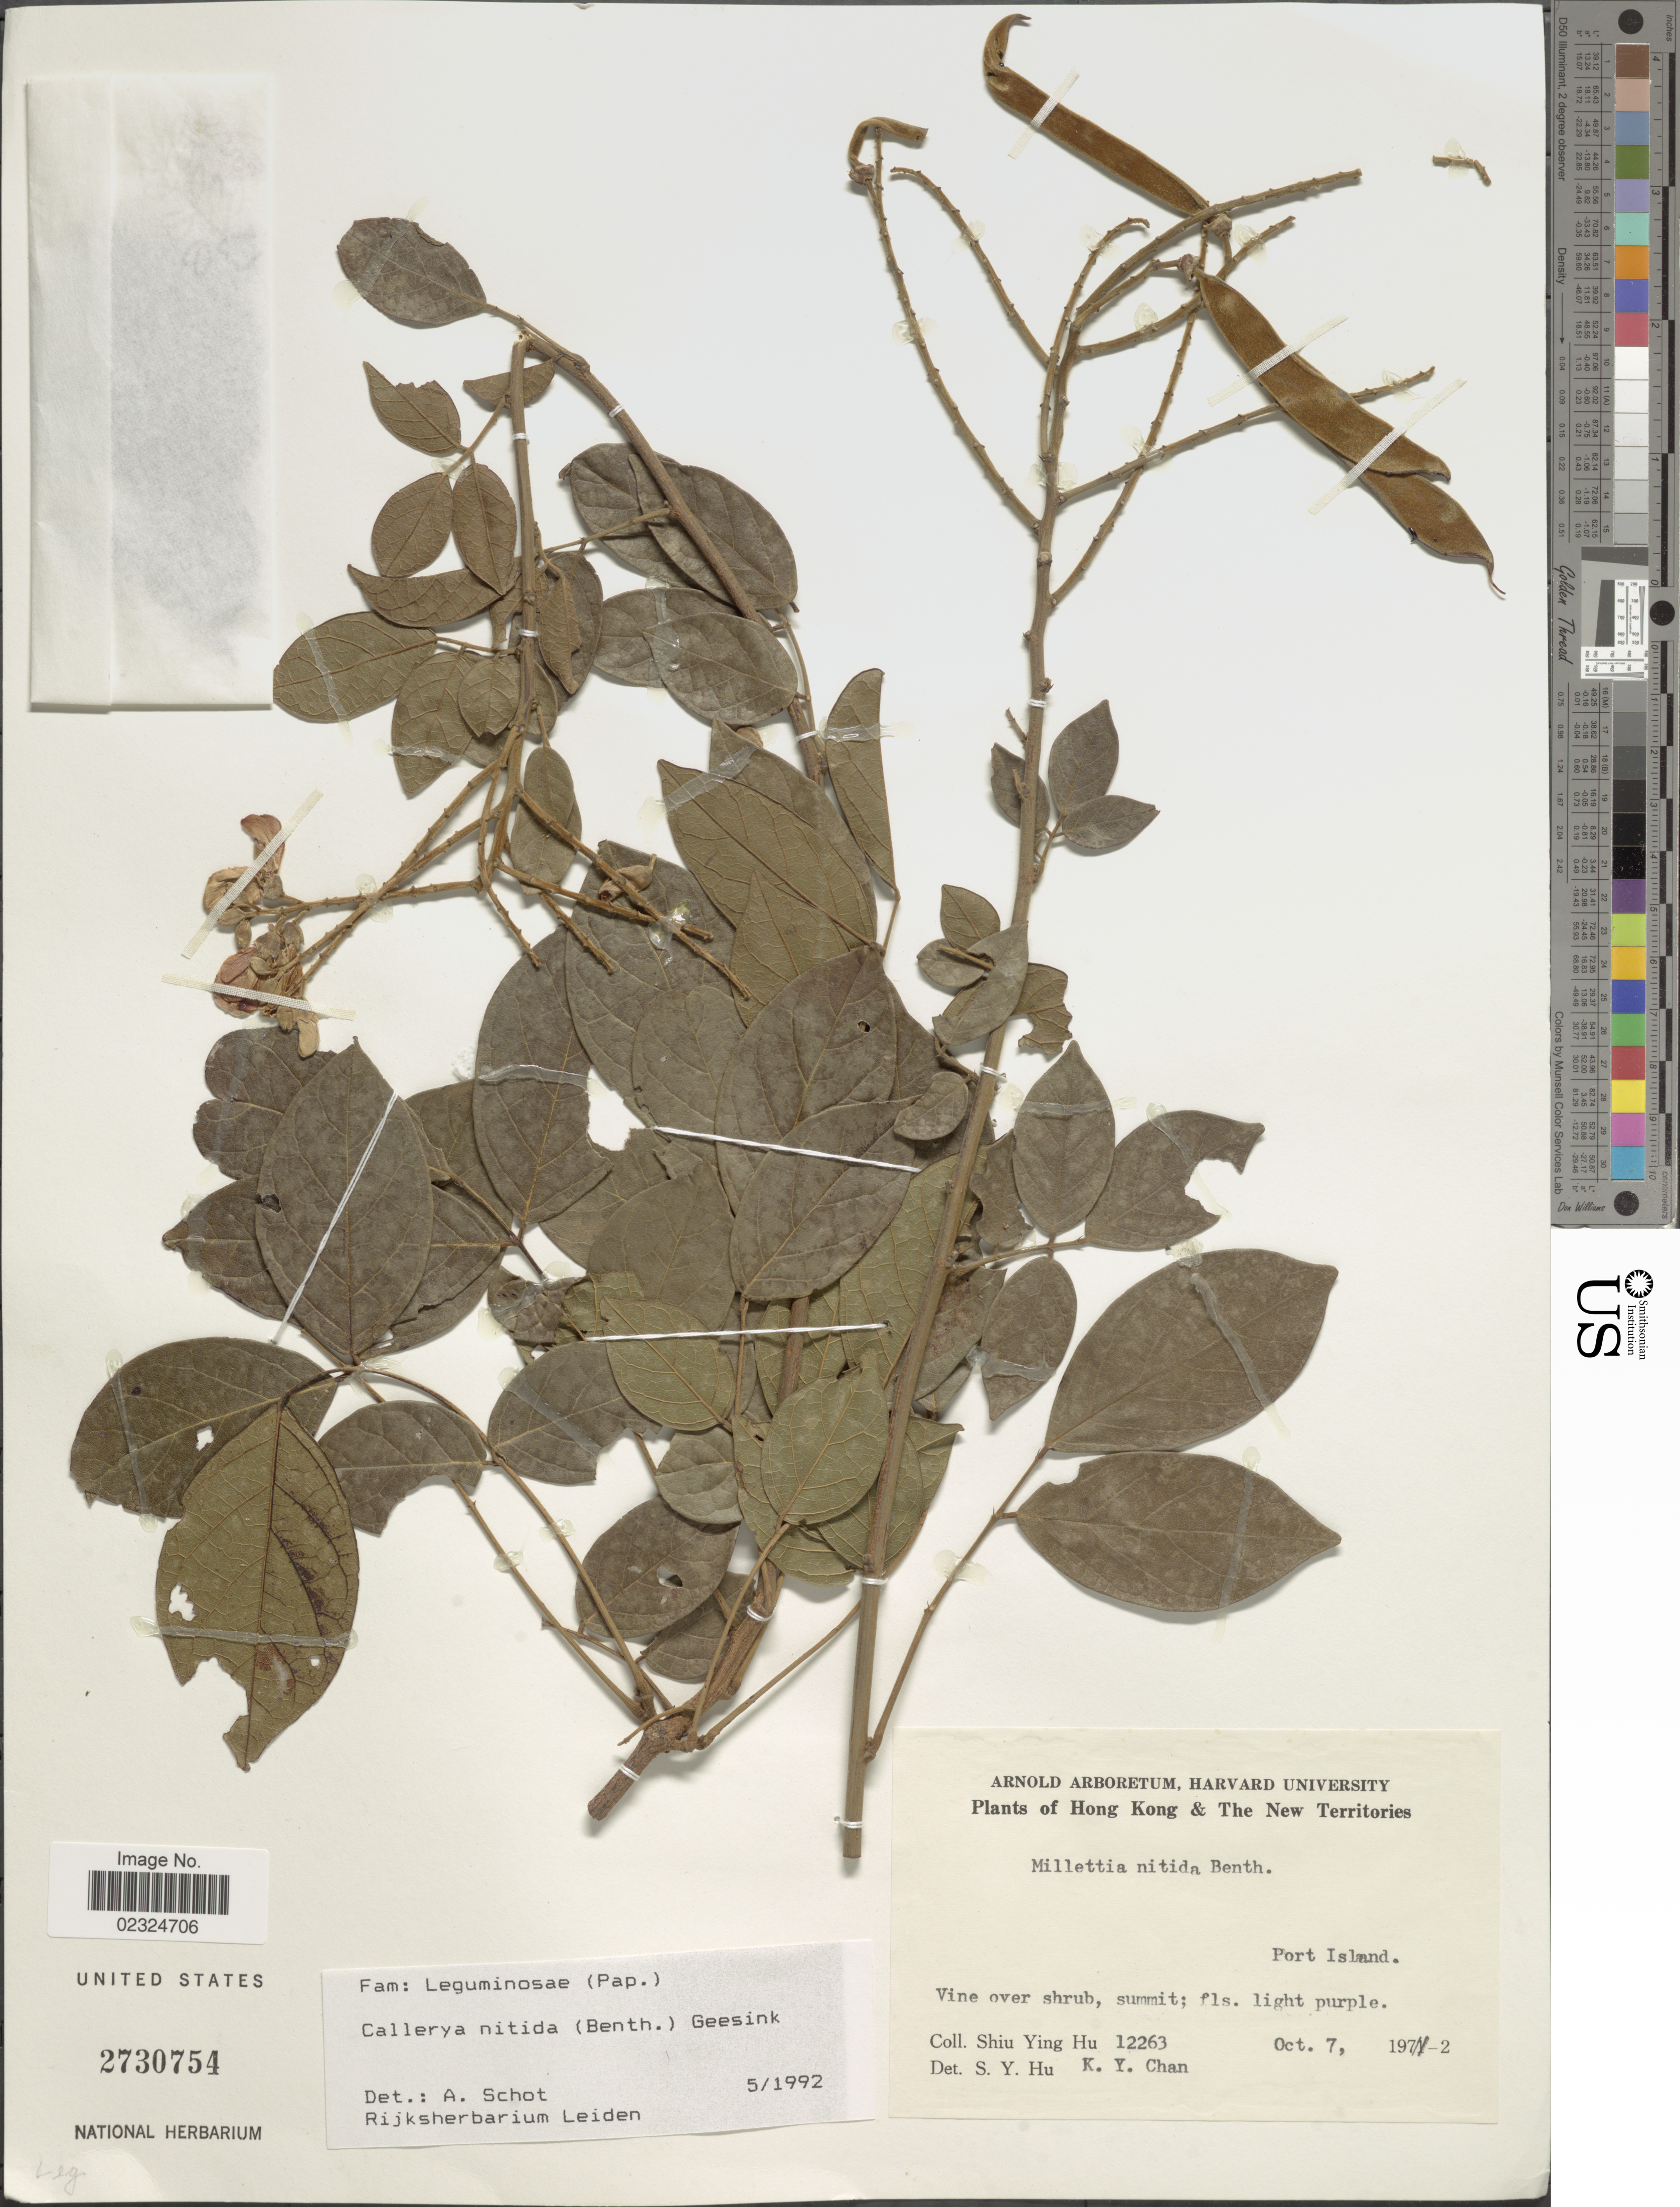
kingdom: Plantae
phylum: Tracheophyta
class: Magnoliopsida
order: Fabales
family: Fabaceae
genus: Callerya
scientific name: Callerya nitida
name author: (Benth.) R. Geesink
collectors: S. Y. Hu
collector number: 12263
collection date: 1972-10-07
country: China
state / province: Hong Kong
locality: The New Territories, Port Island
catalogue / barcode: US 2730754